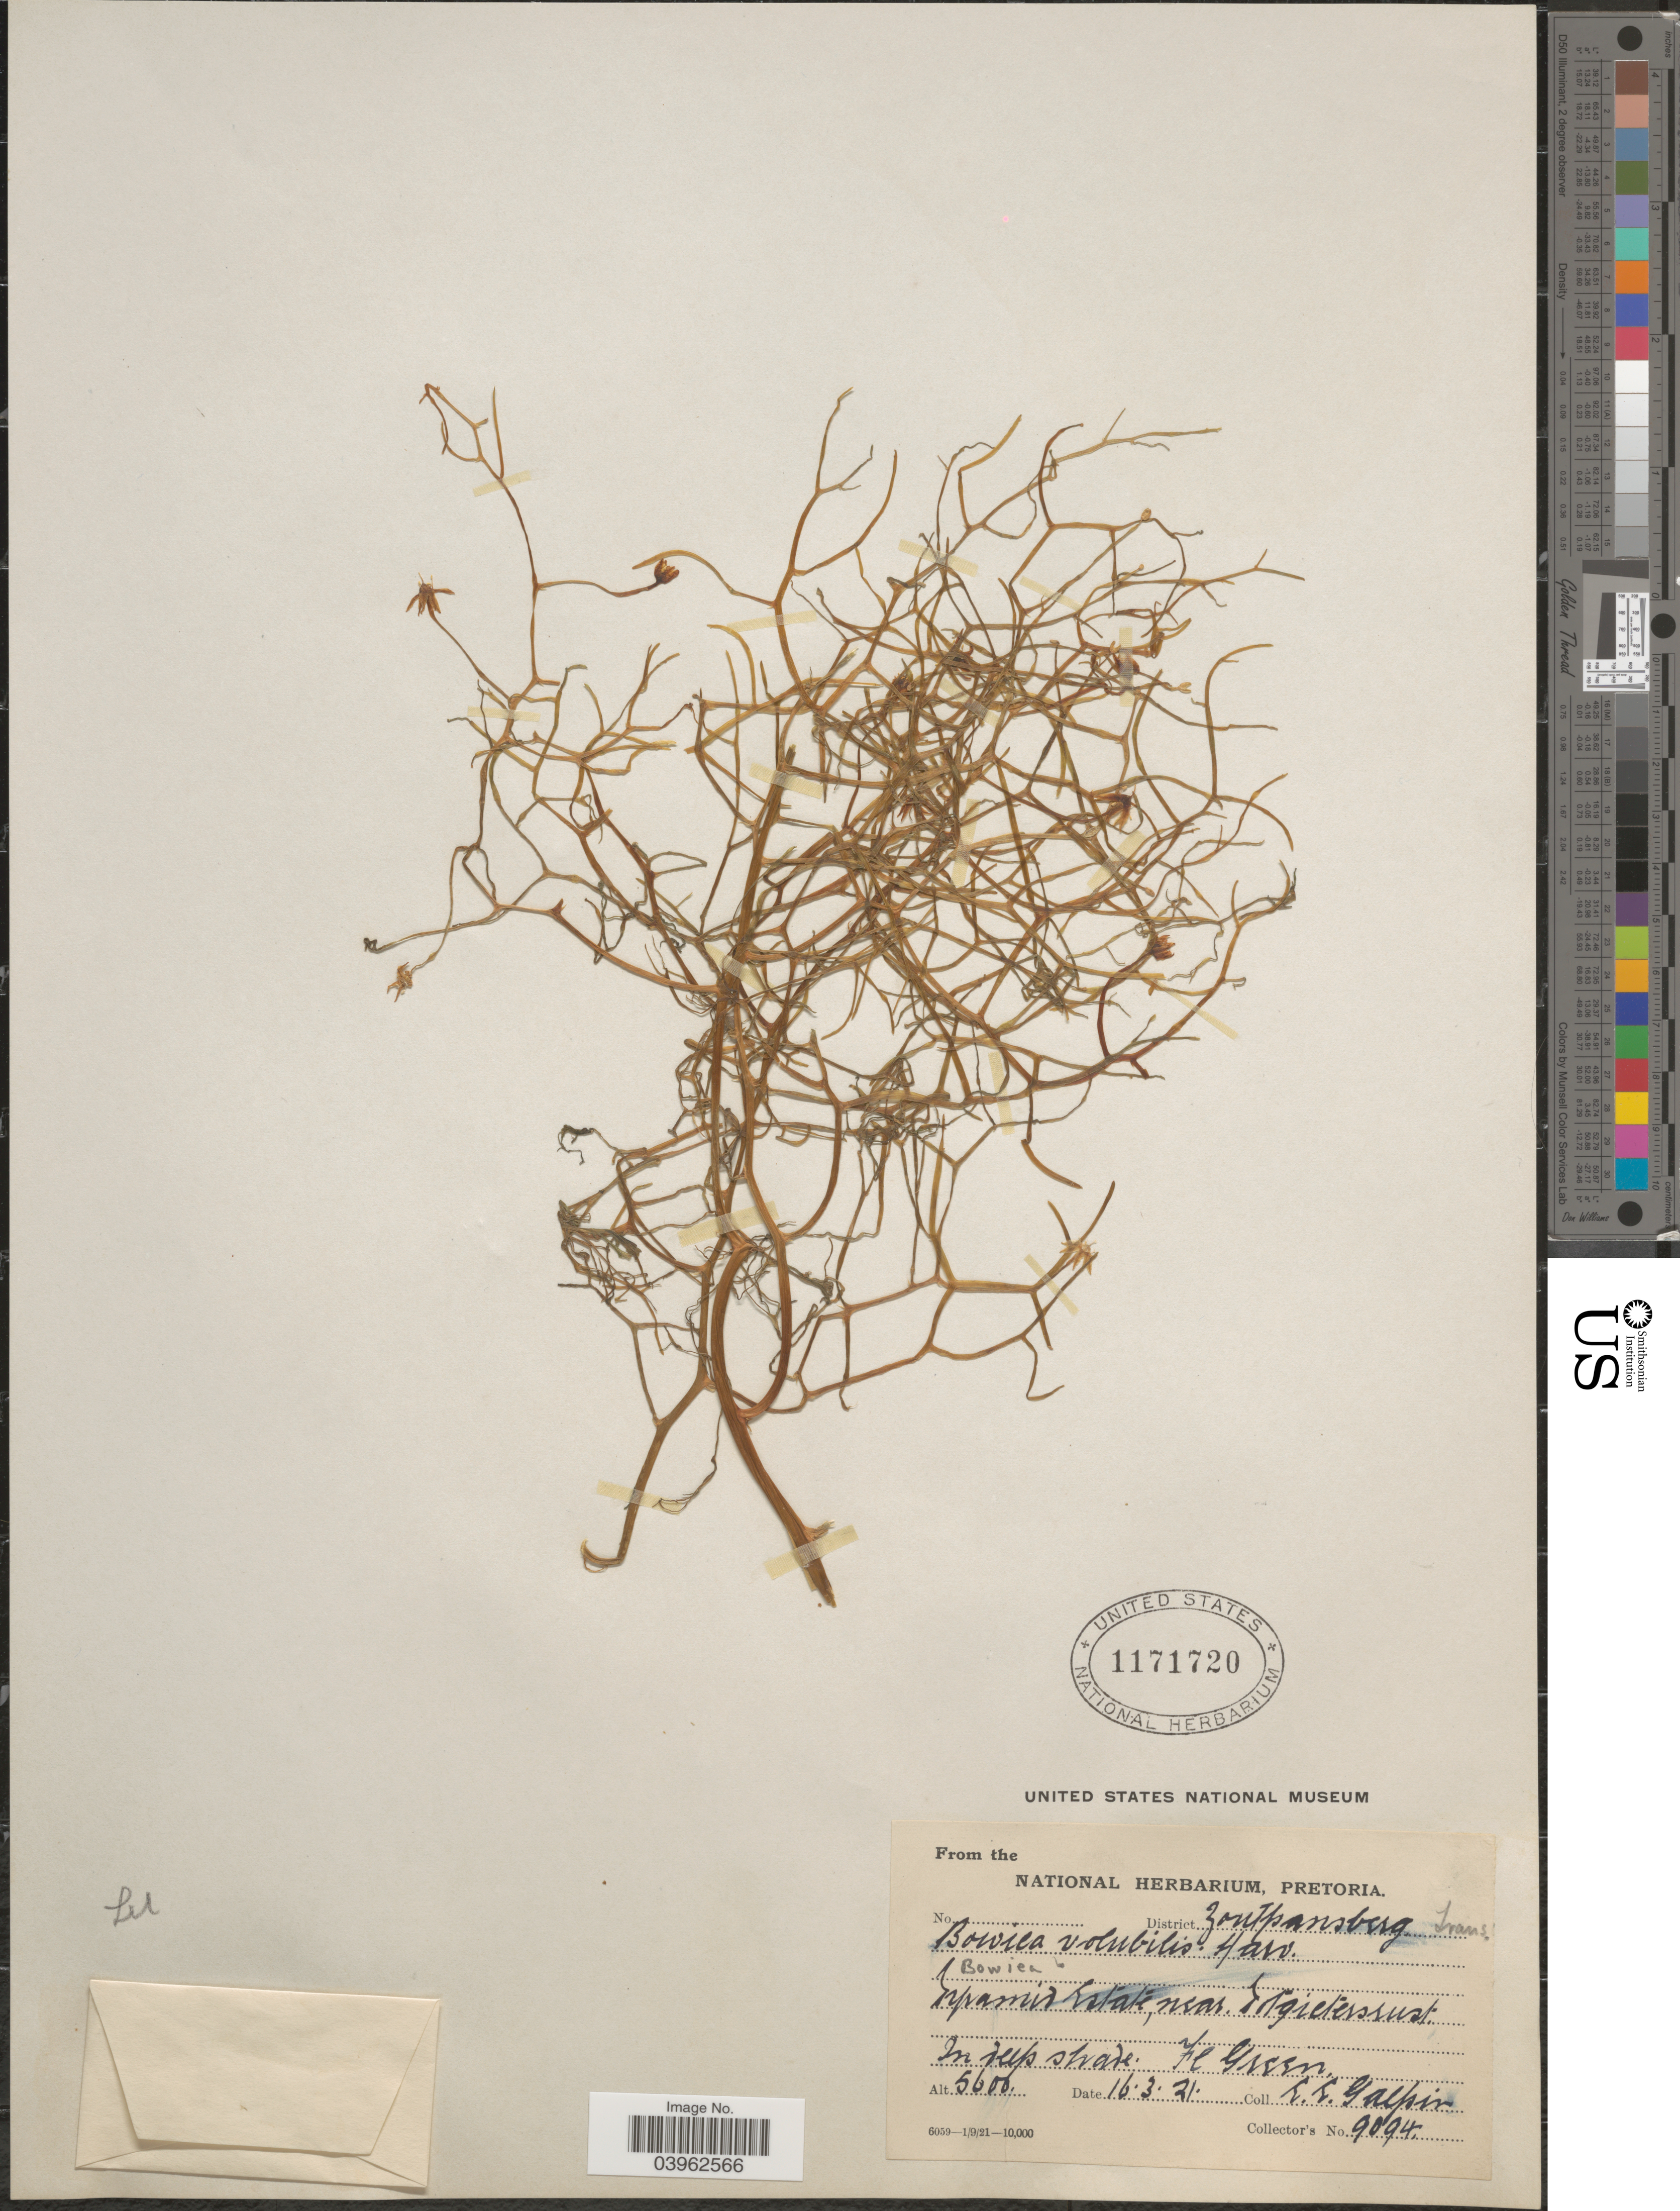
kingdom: Plantae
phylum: Tracheophyta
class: Liliopsida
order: Asparagales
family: Asparagaceae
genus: Bowiea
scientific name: Bowiea volubilis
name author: Harv. ex Hook. f.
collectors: E. Galpin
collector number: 9094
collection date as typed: Transcribed d/m/y: 16/3/21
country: South Africa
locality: District Zoutpansberg Trans. Pyramid Estate, near Potgieterust.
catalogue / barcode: US 1171720